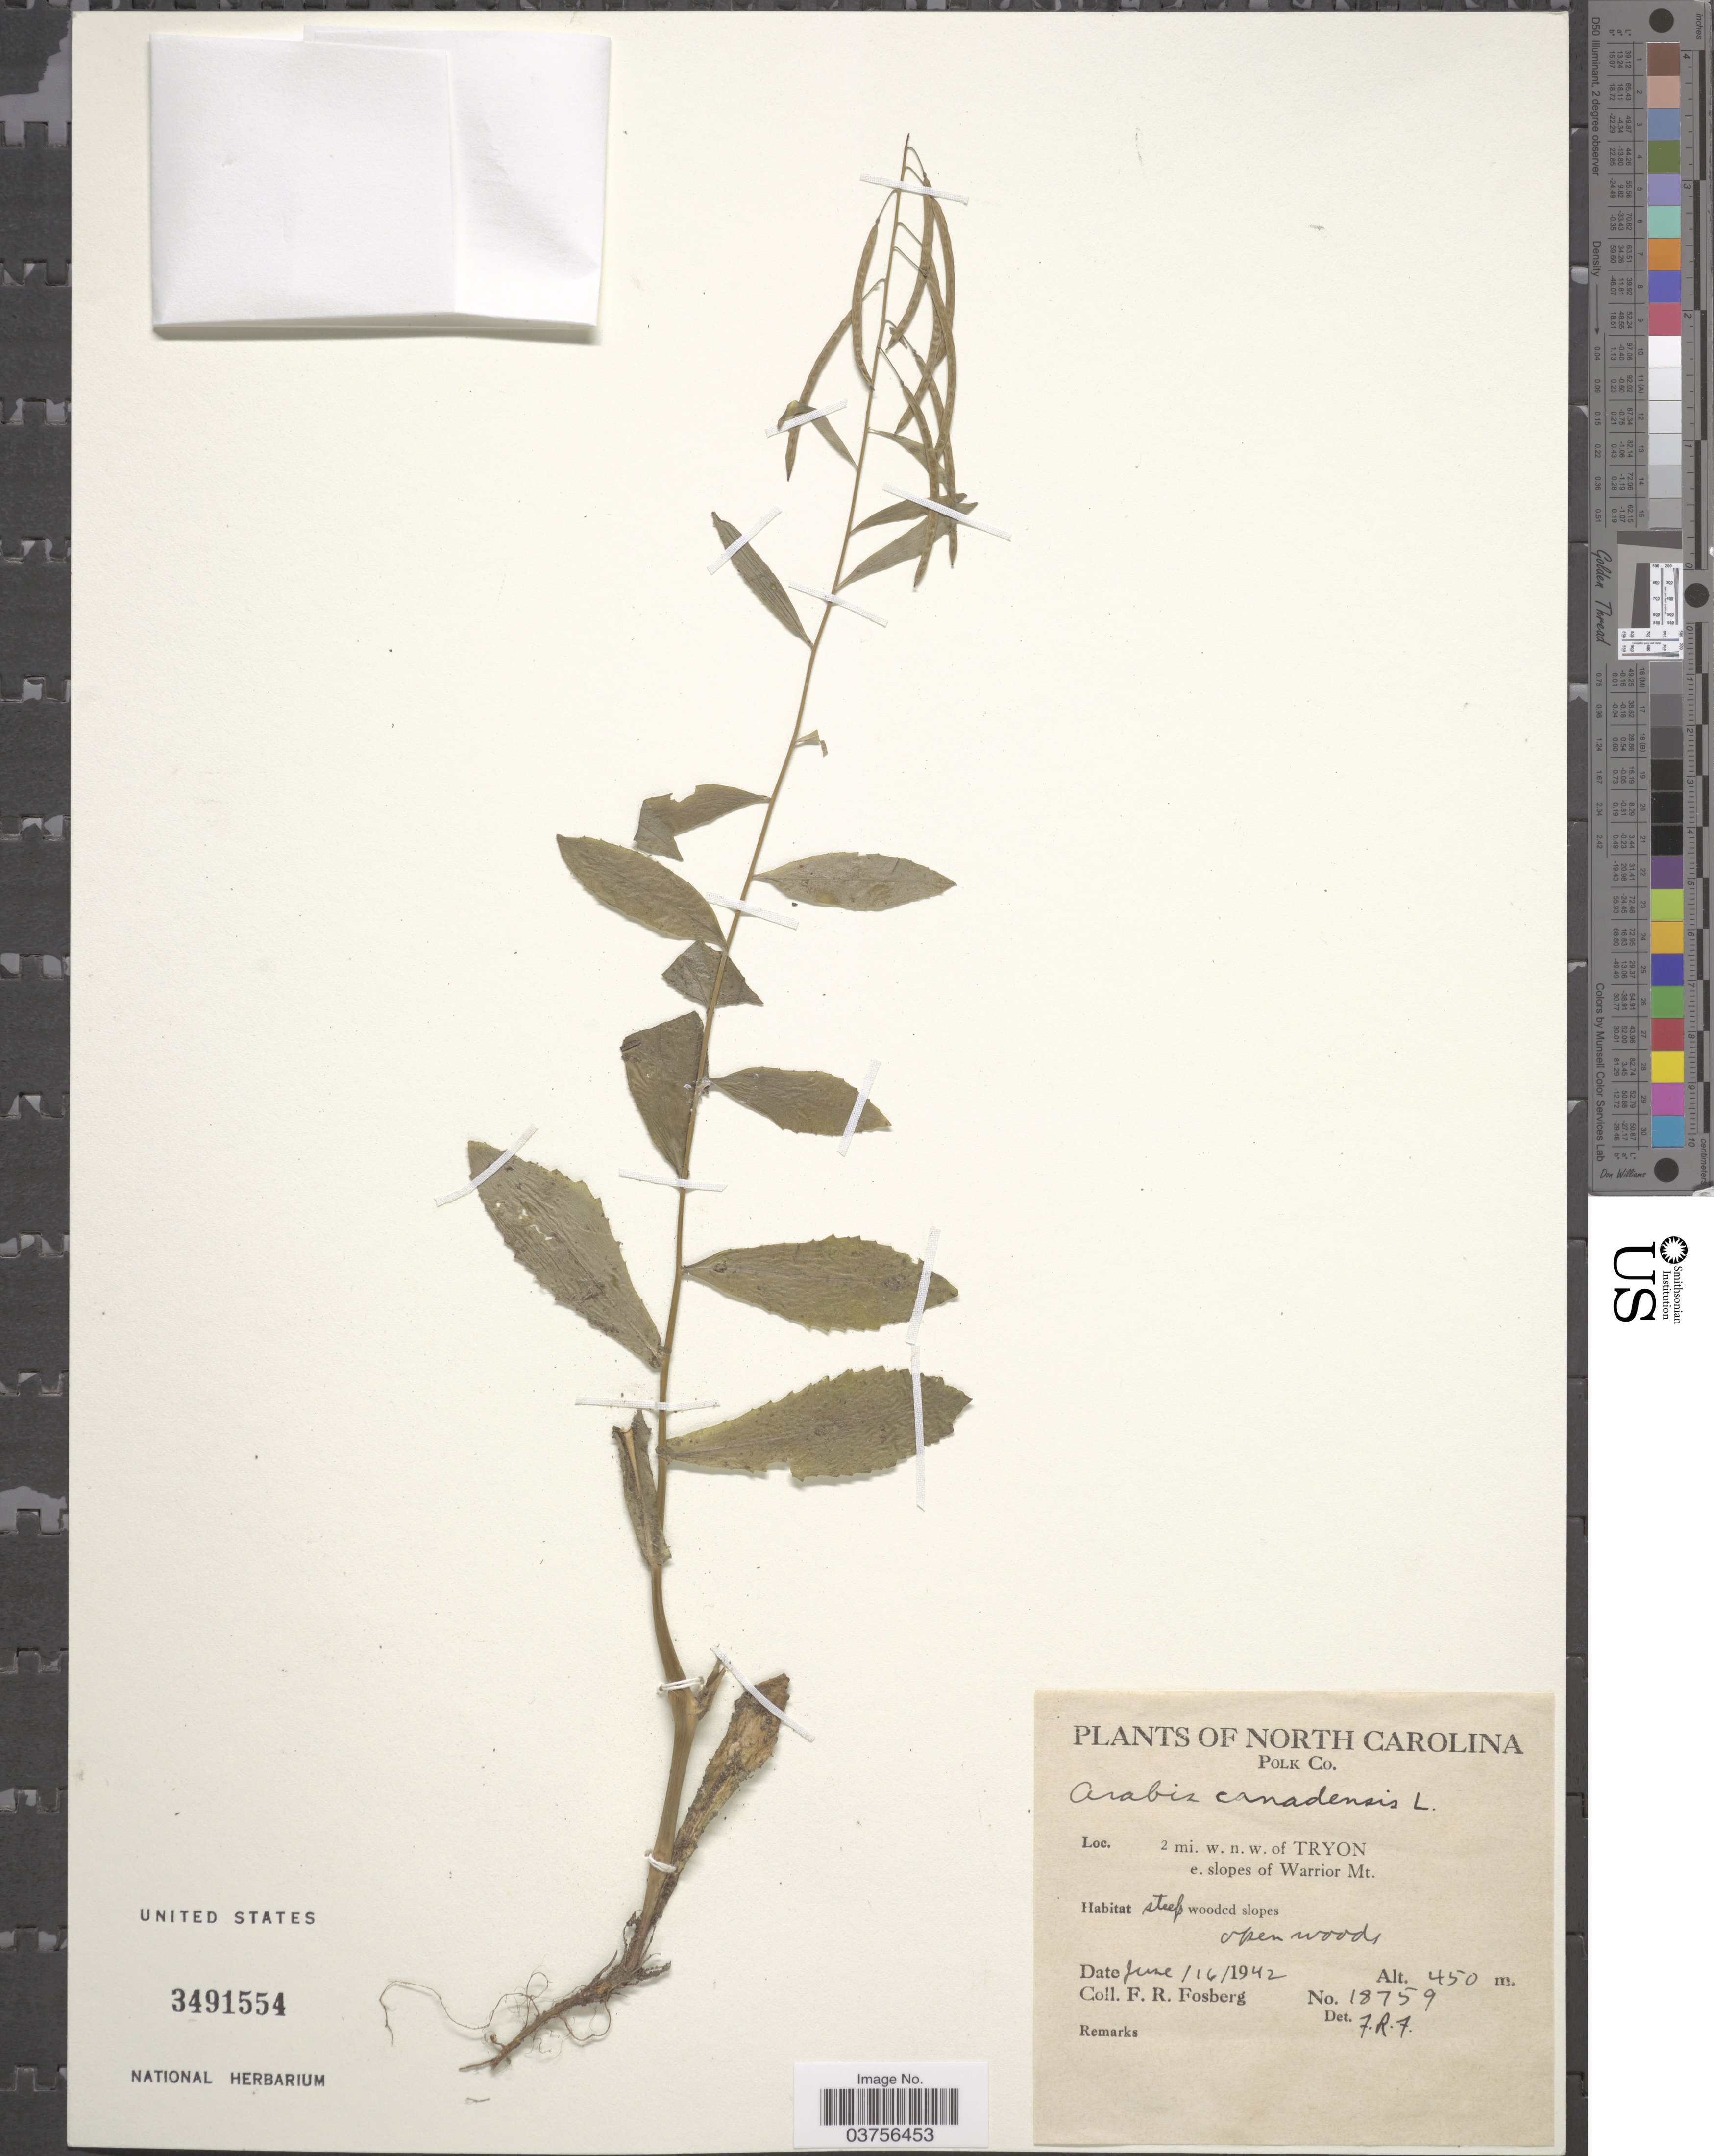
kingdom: Plantae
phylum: Tracheophyta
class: Magnoliopsida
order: Brassicales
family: Brassicaceae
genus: Arabis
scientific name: Arabis canadensis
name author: L.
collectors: F. R. Fosberg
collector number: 18759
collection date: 1942-06-16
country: United States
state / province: North Carolina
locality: Polk Co. 2 mi. w.n.w. of Tryon e. slopes of Warrior Mt.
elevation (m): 450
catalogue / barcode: US 3491554